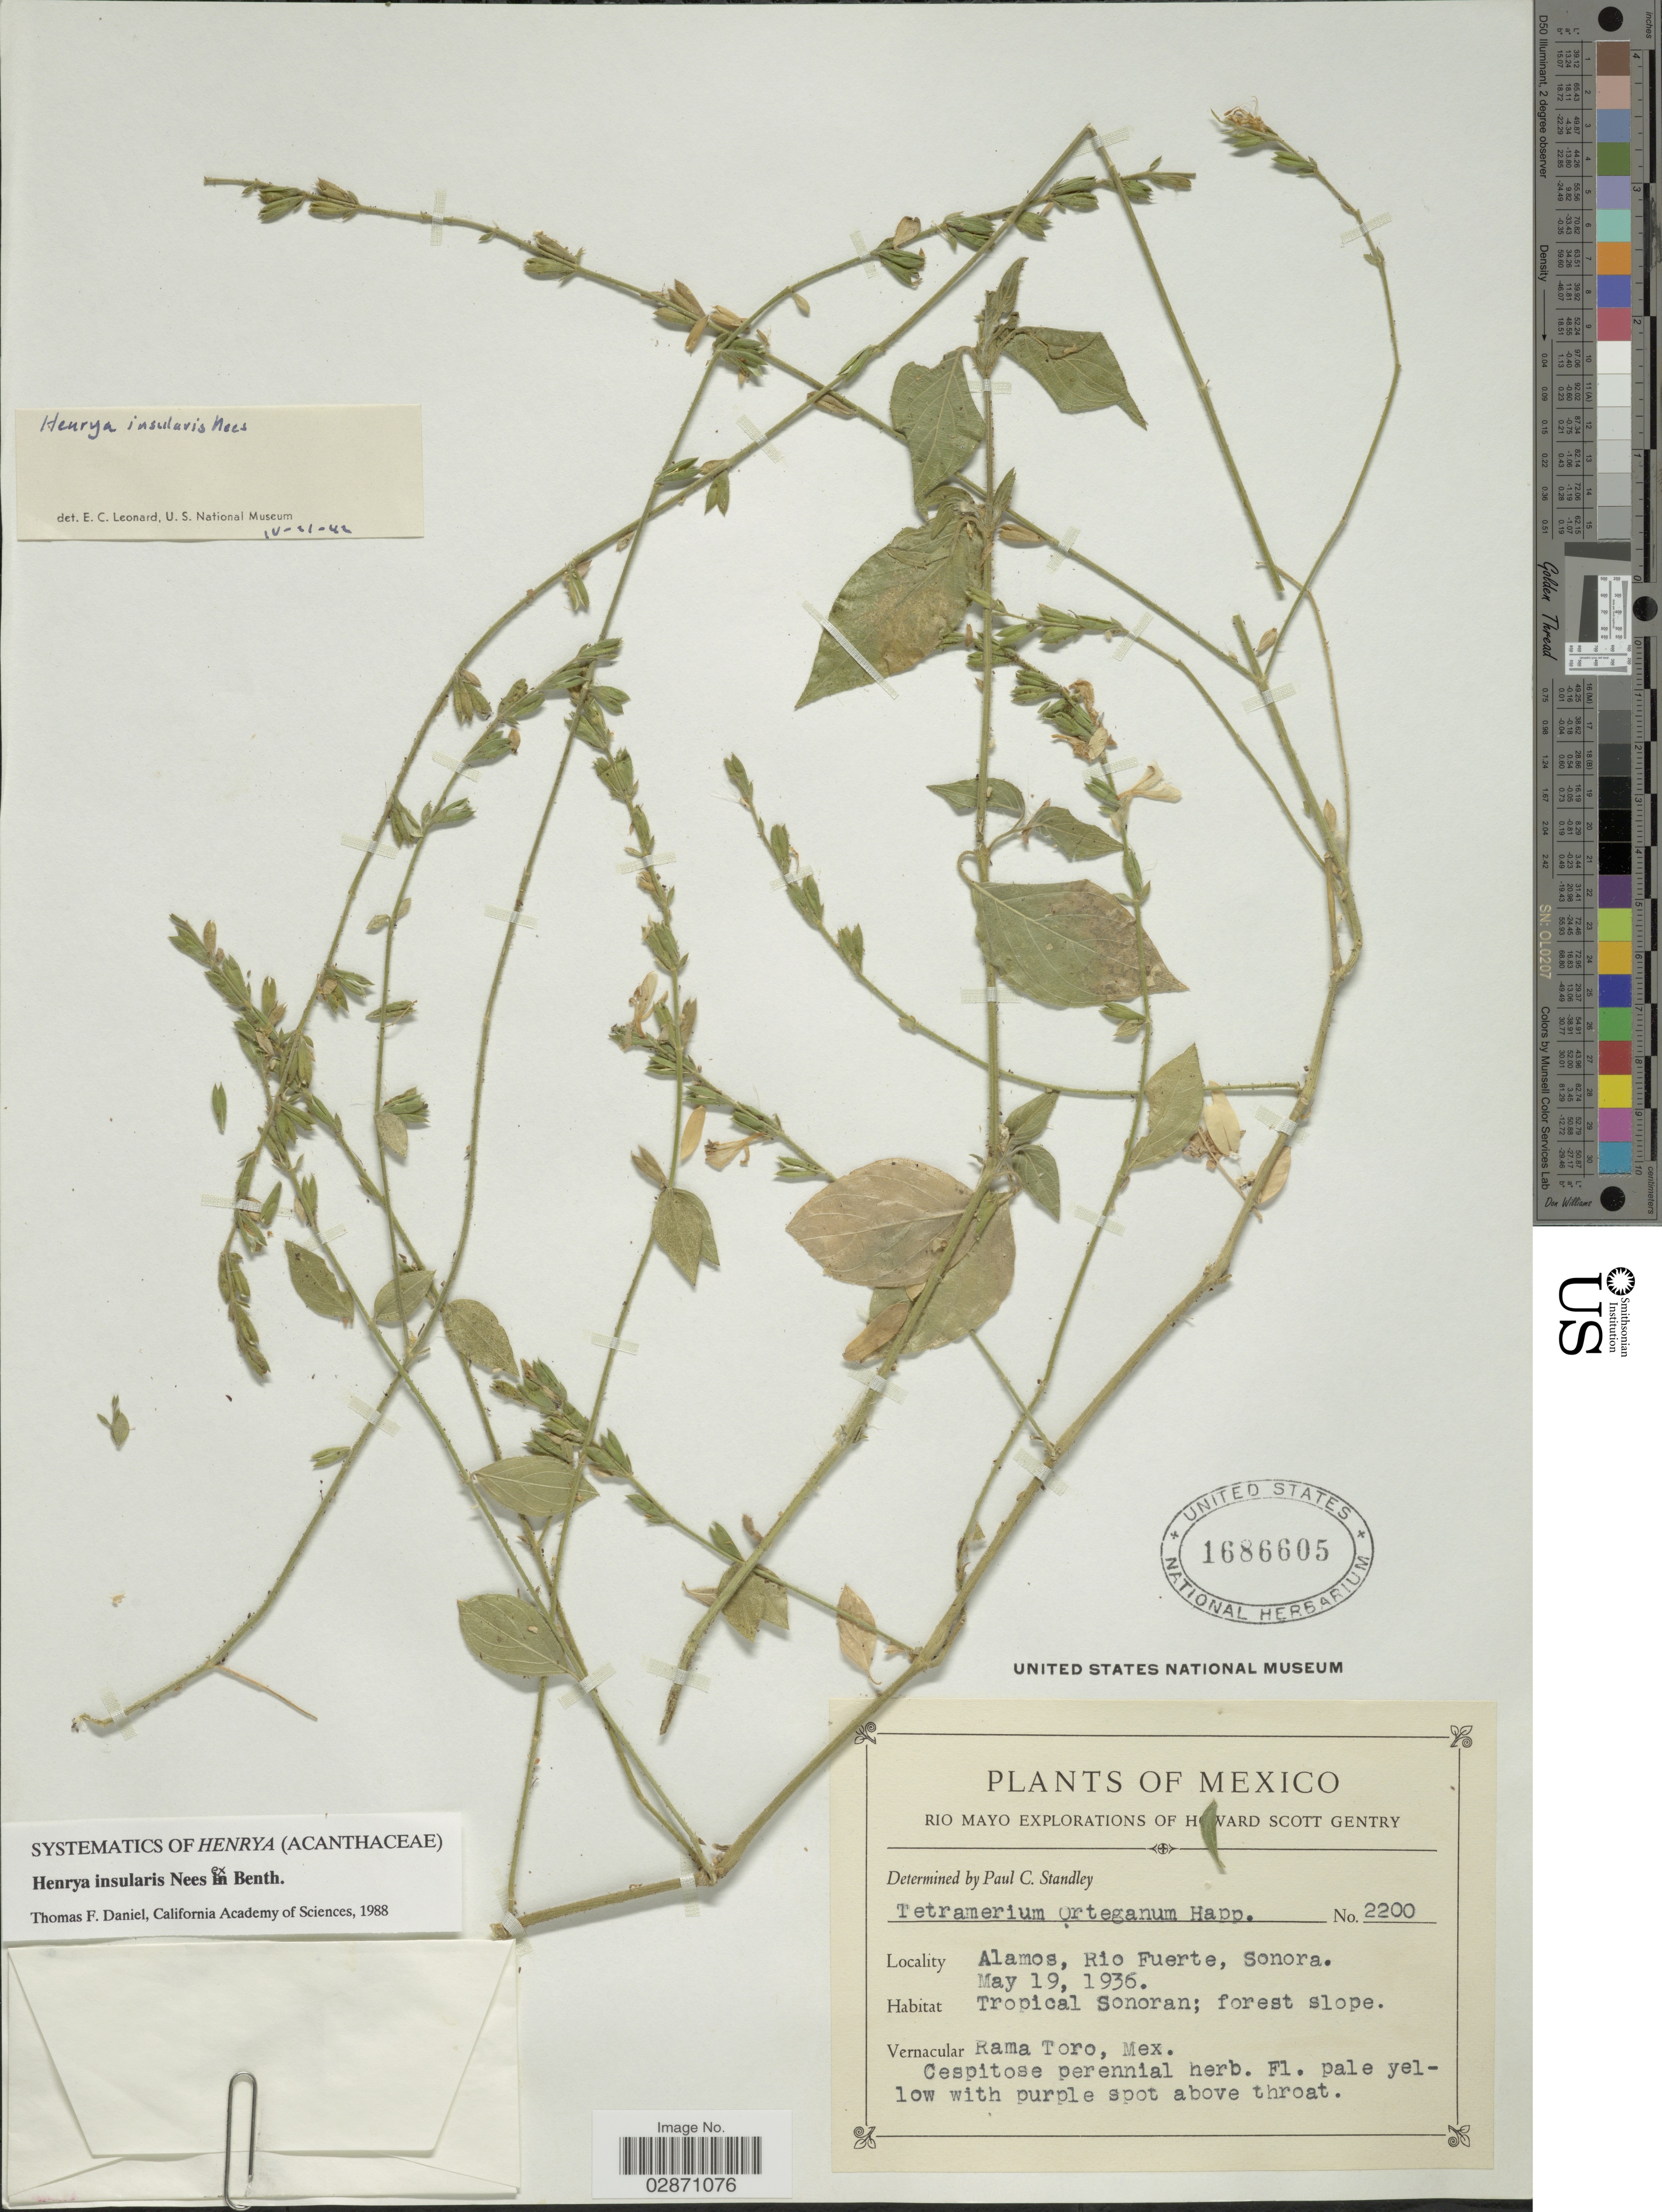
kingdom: Plantae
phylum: Tracheophyta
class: Magnoliopsida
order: Lamiales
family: Acanthaceae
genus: Henrya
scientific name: Henrya insularis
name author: Nees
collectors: H. S. Gentry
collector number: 2200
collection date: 1936-05-19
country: Mexico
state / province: Sonora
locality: Alamos, Rio Fuerte.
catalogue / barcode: US 1686605